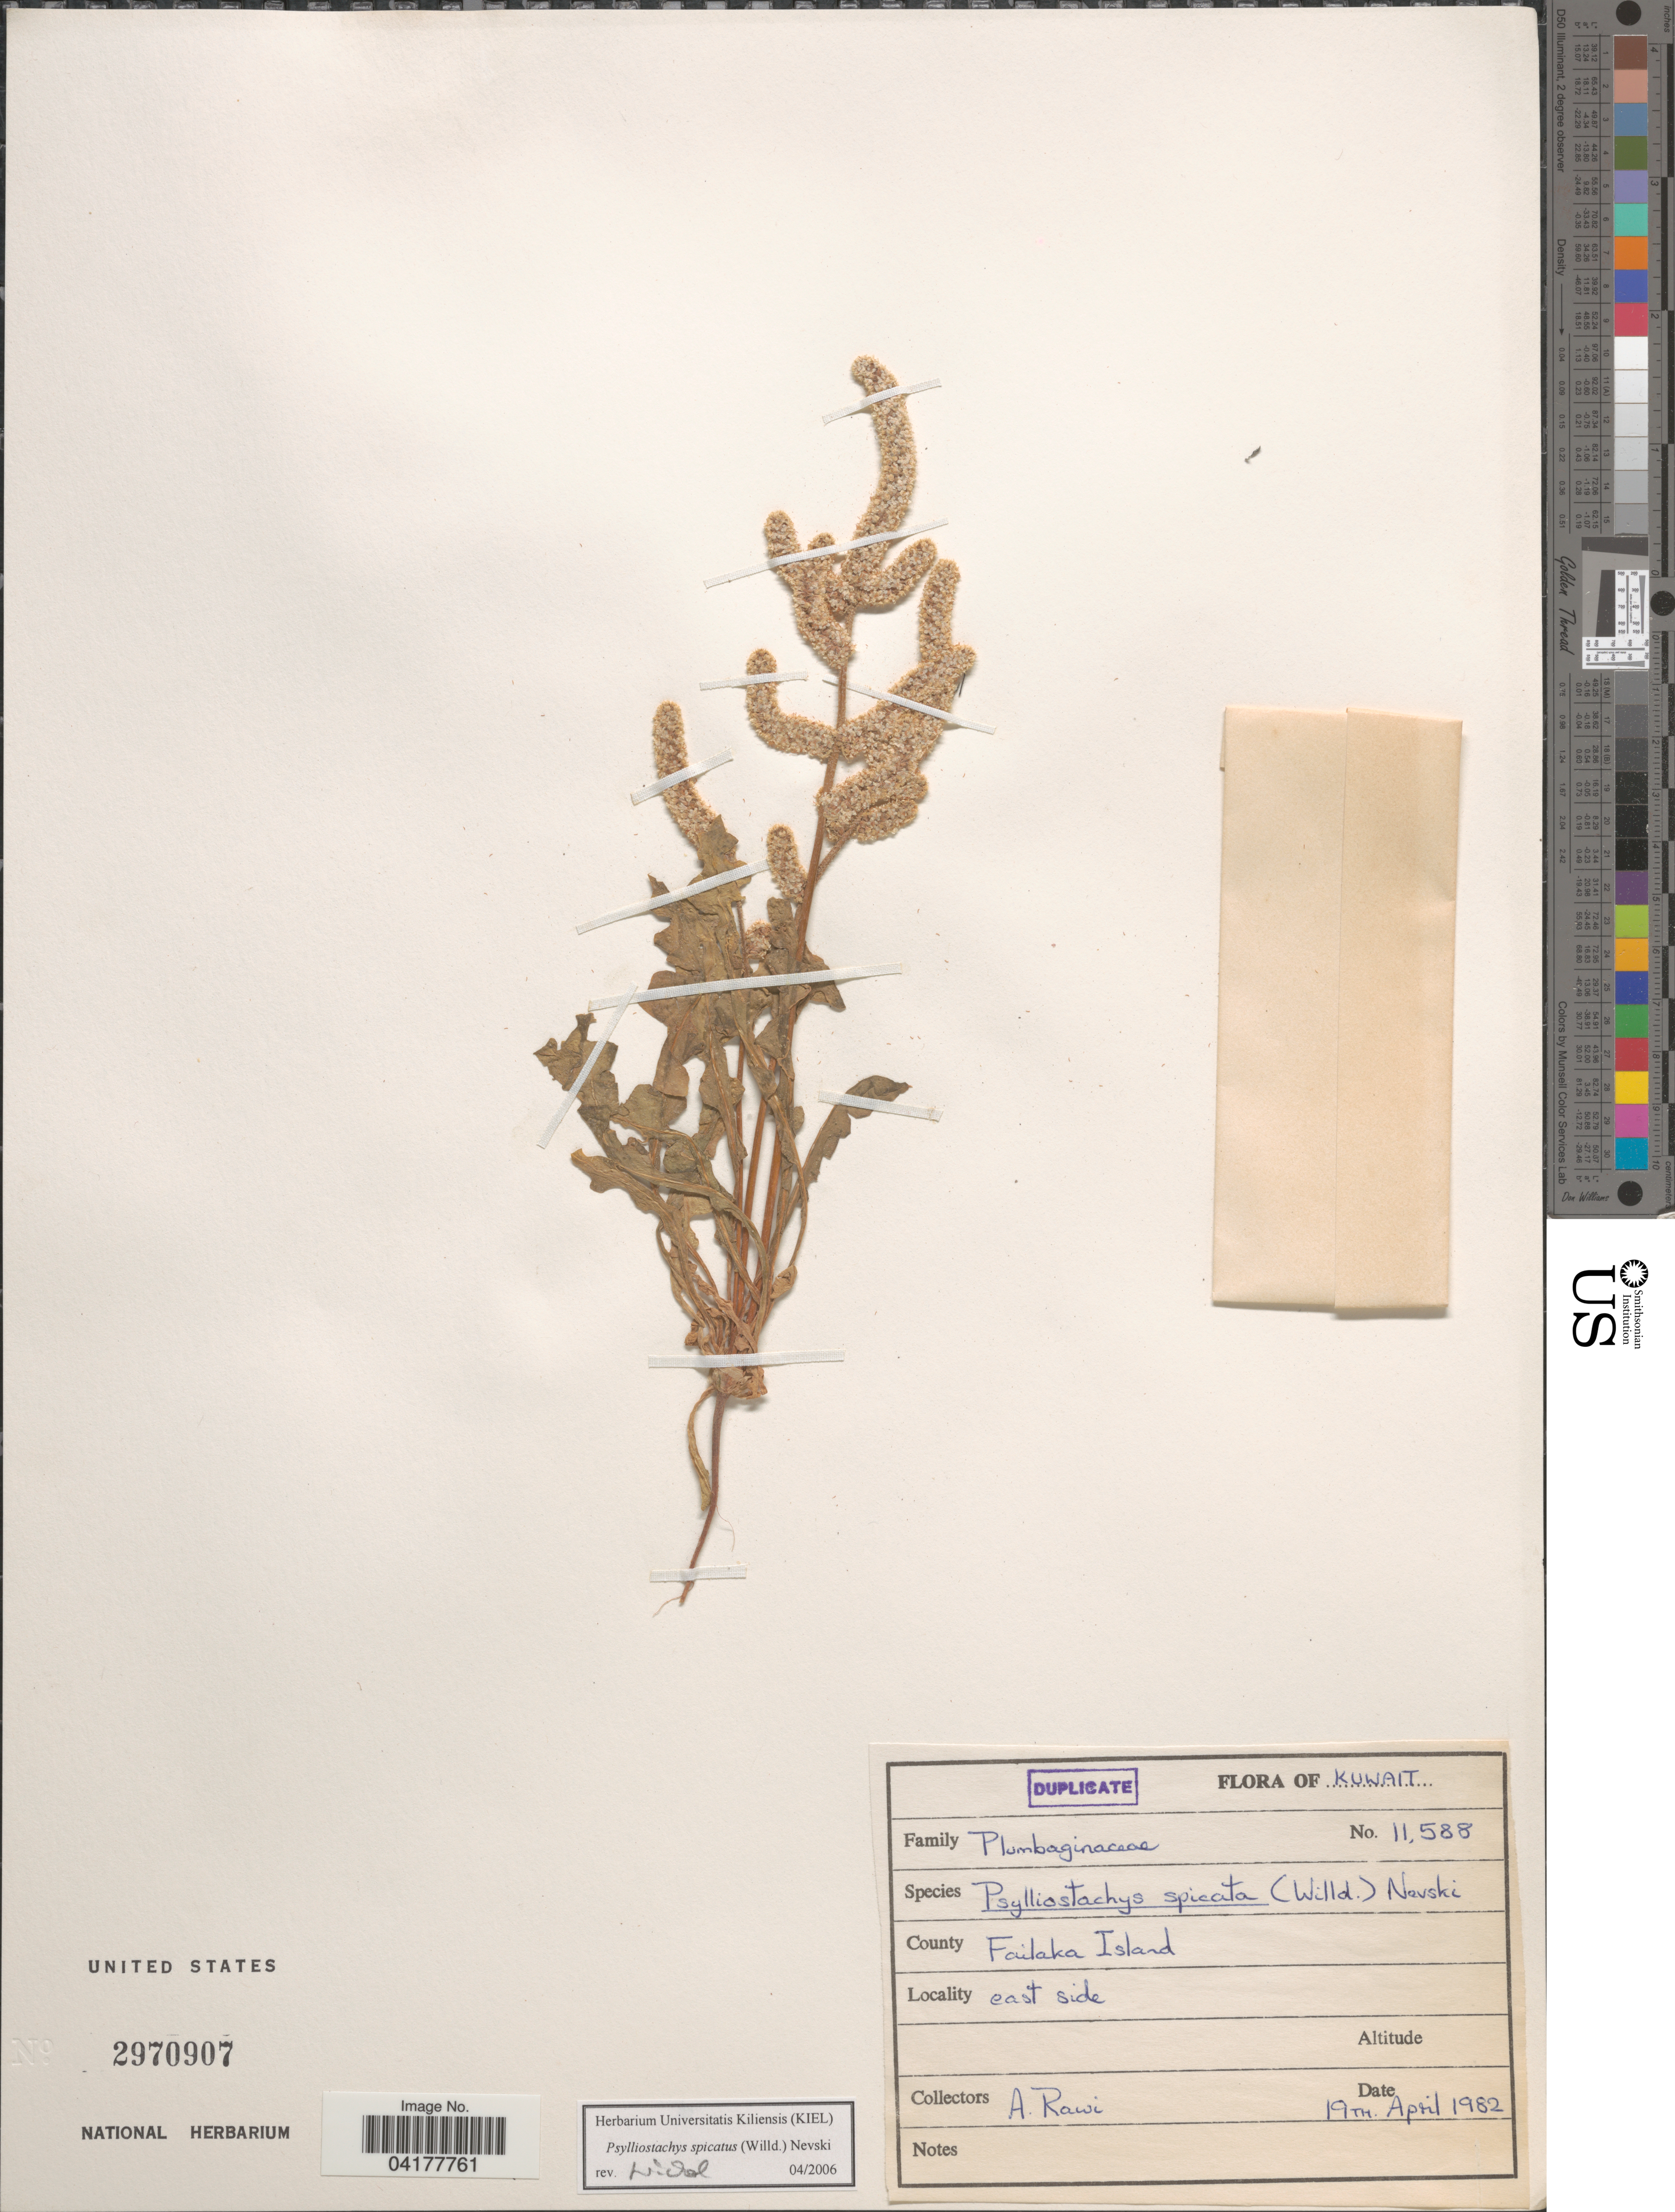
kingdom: Plantae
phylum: Tracheophyta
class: Magnoliopsida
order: Caryophyllales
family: Plumbaginaceae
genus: Psylliostachys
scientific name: Psylliostachys spicatus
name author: (Willd.) Nevski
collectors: A. Rawi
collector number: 11588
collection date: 1982-04-19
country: Kuwait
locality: County Failaka Island. East side.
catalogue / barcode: US 2970907